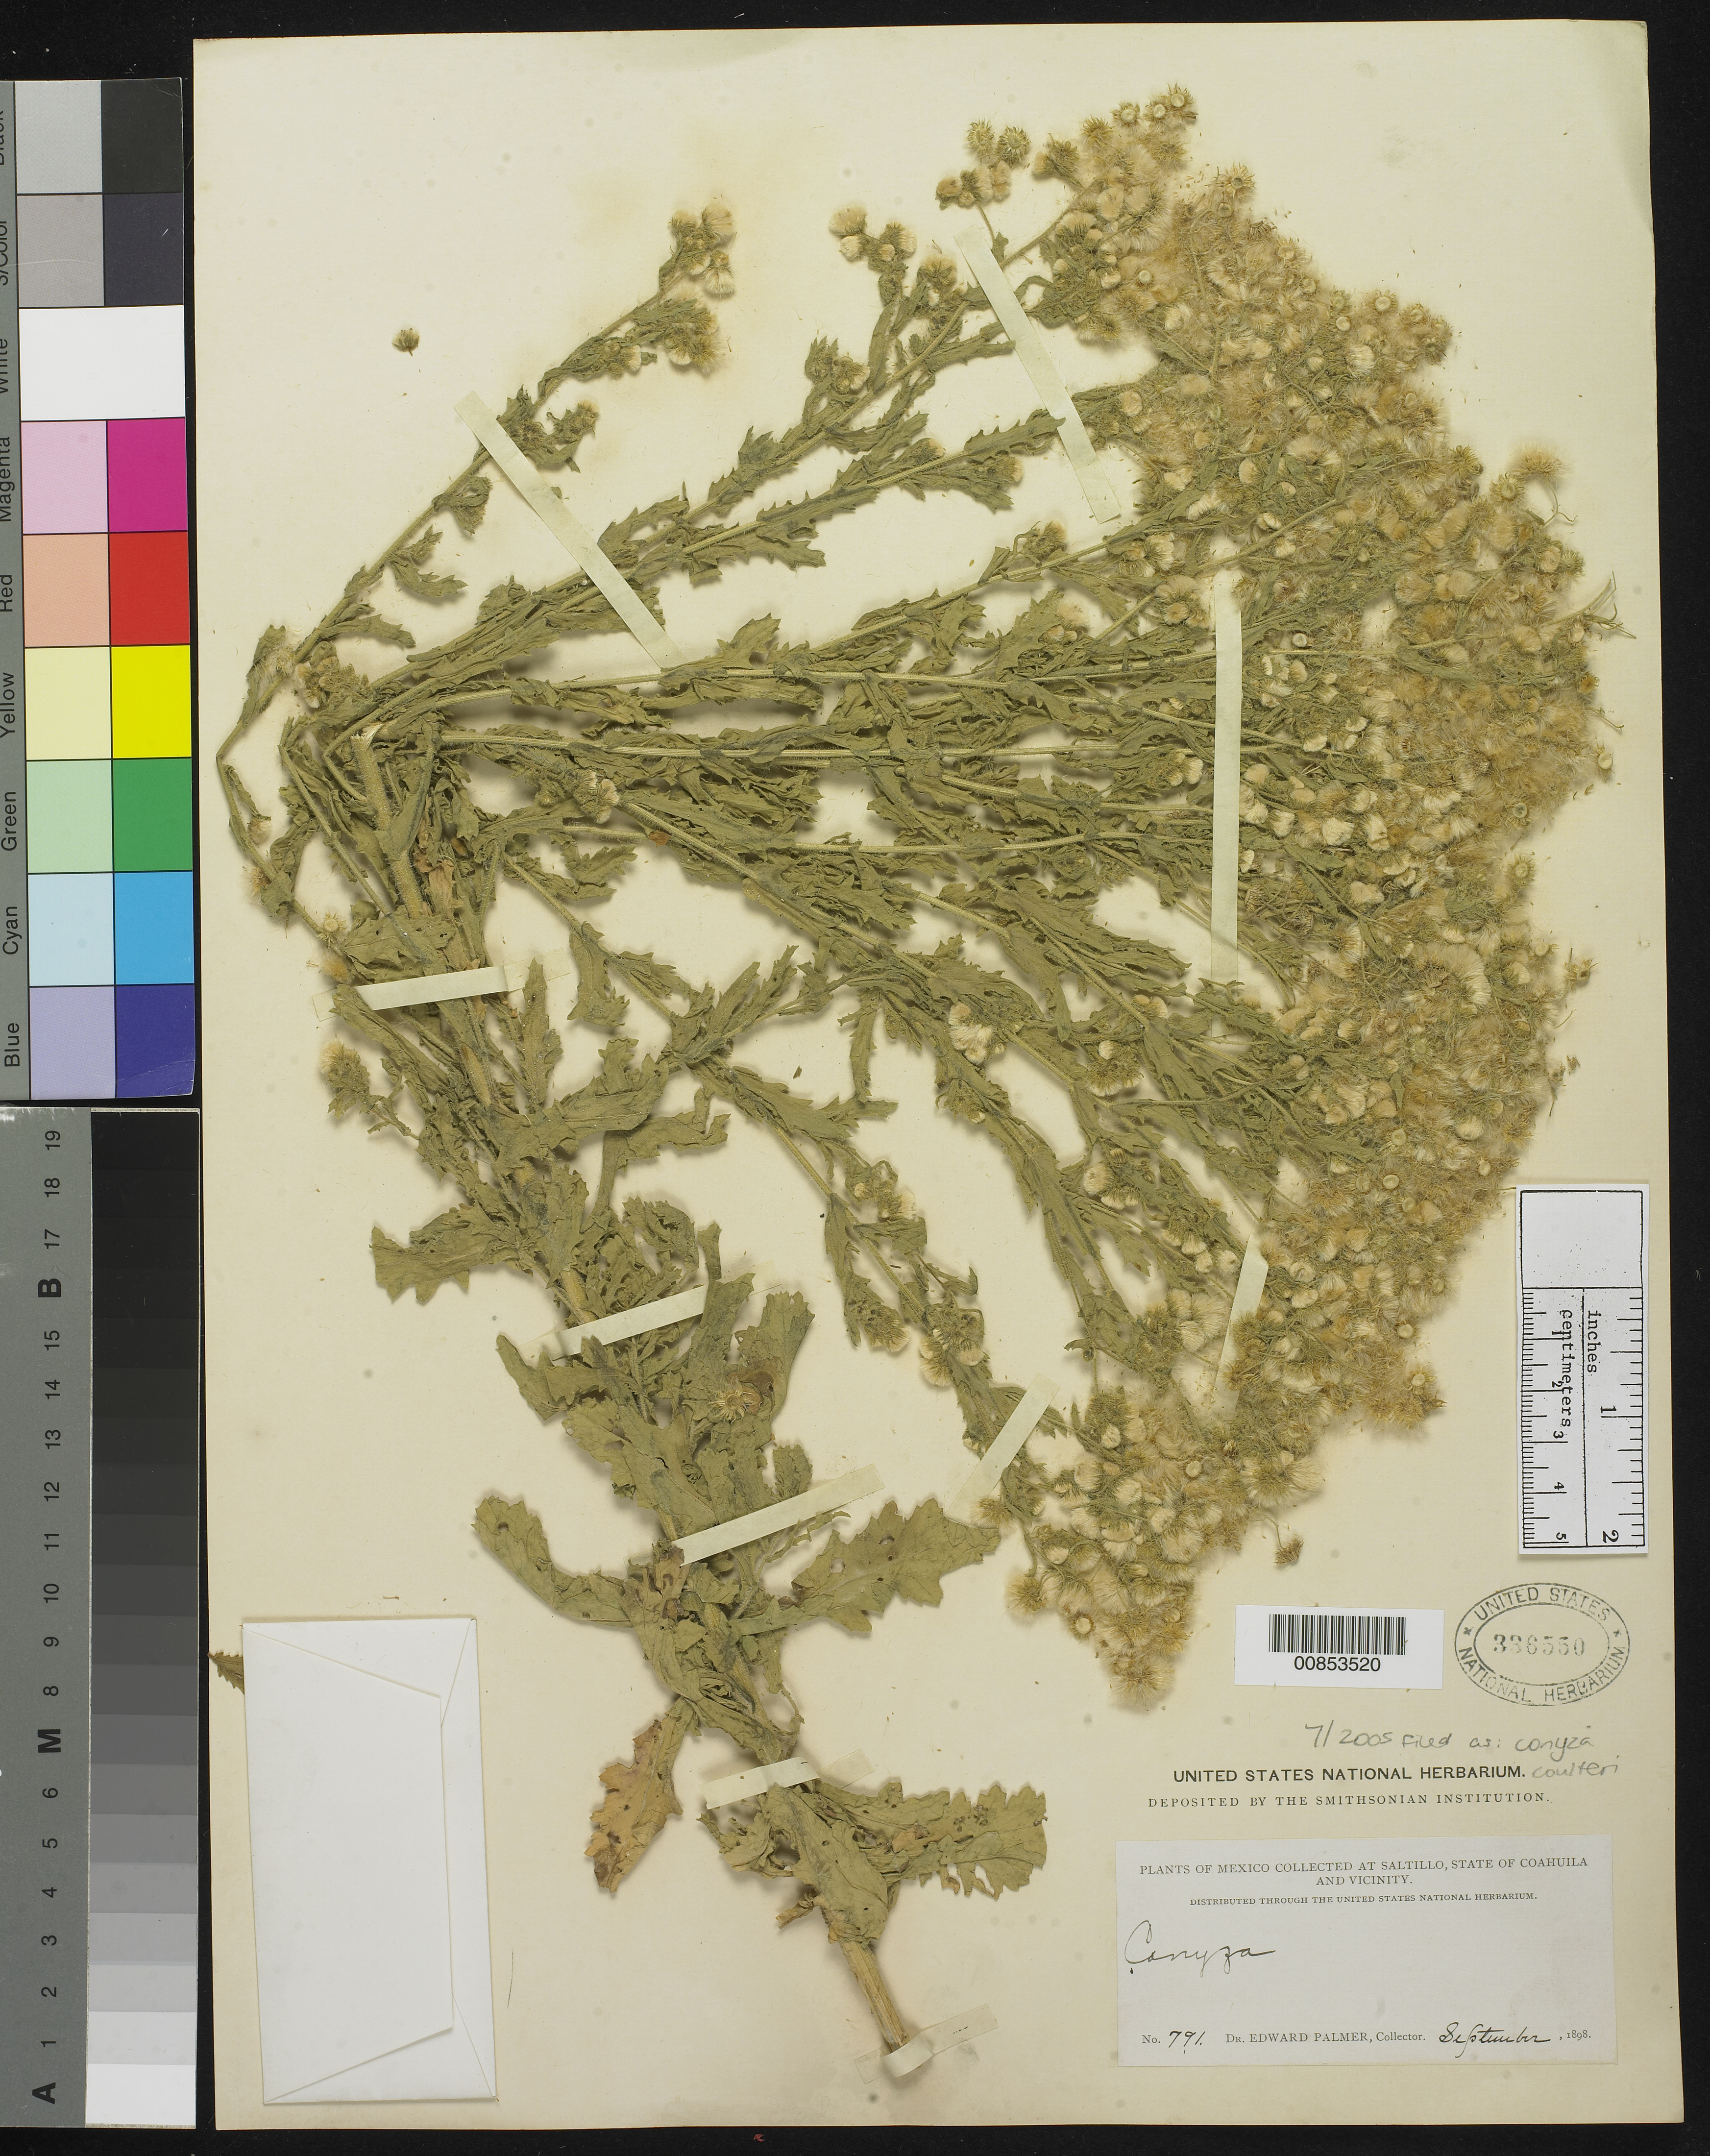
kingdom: Plantae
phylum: Tracheophyta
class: Magnoliopsida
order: Asterales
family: Asteraceae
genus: Conyza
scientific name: Conyza coulteri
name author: A. Gray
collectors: E. Palmer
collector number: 791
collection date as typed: Sep 1898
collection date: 1898-09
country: Mexico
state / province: Coahuila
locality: Saltillo, Coahuila and vicinity.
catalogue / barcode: US 336550